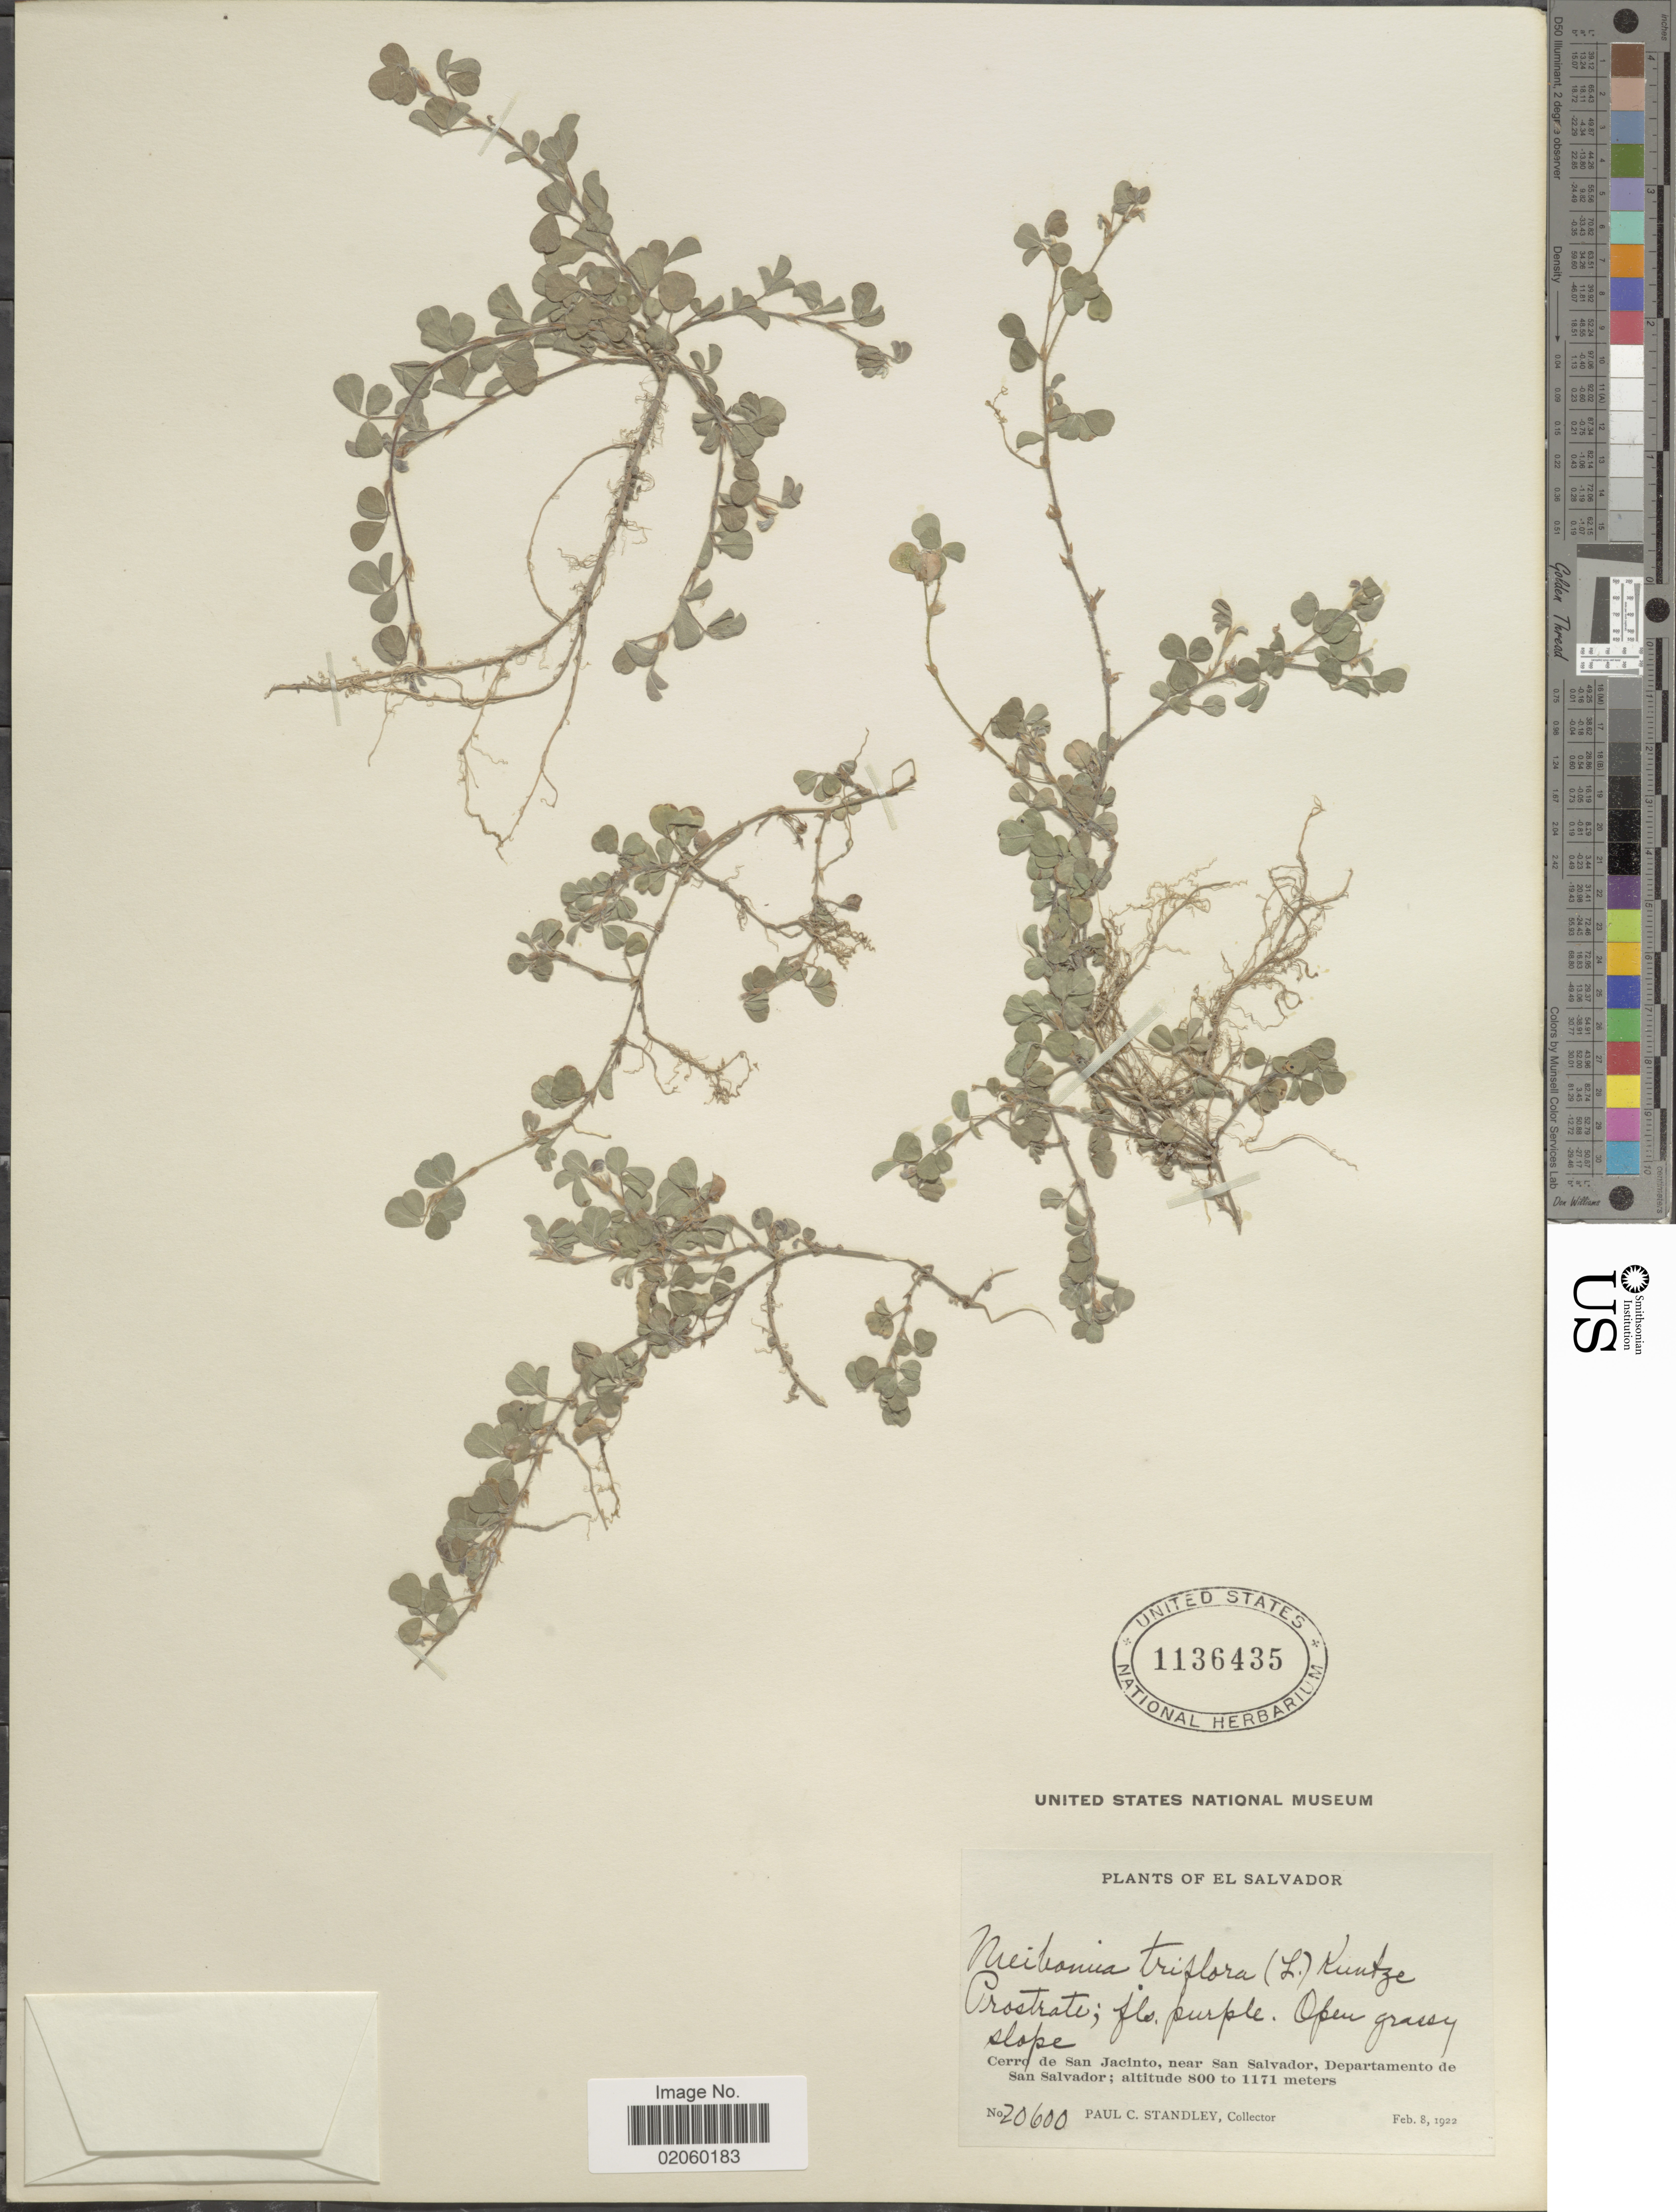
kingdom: Plantae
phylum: Tracheophyta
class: Magnoliopsida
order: Fabales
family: Fabaceae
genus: Grona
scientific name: Grona triflora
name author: (L.) H. Ohashi & K. Ohashi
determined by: Strong, Mark T., (BOT), Smithsonian Institution - National Museum of Natural History (UNITED STATES)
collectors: P. C. Standley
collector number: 20600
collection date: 1922-02-08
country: El Salvador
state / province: San Salvador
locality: Cerro de San Jacinto, near San Salvador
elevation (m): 800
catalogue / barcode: US 1136435